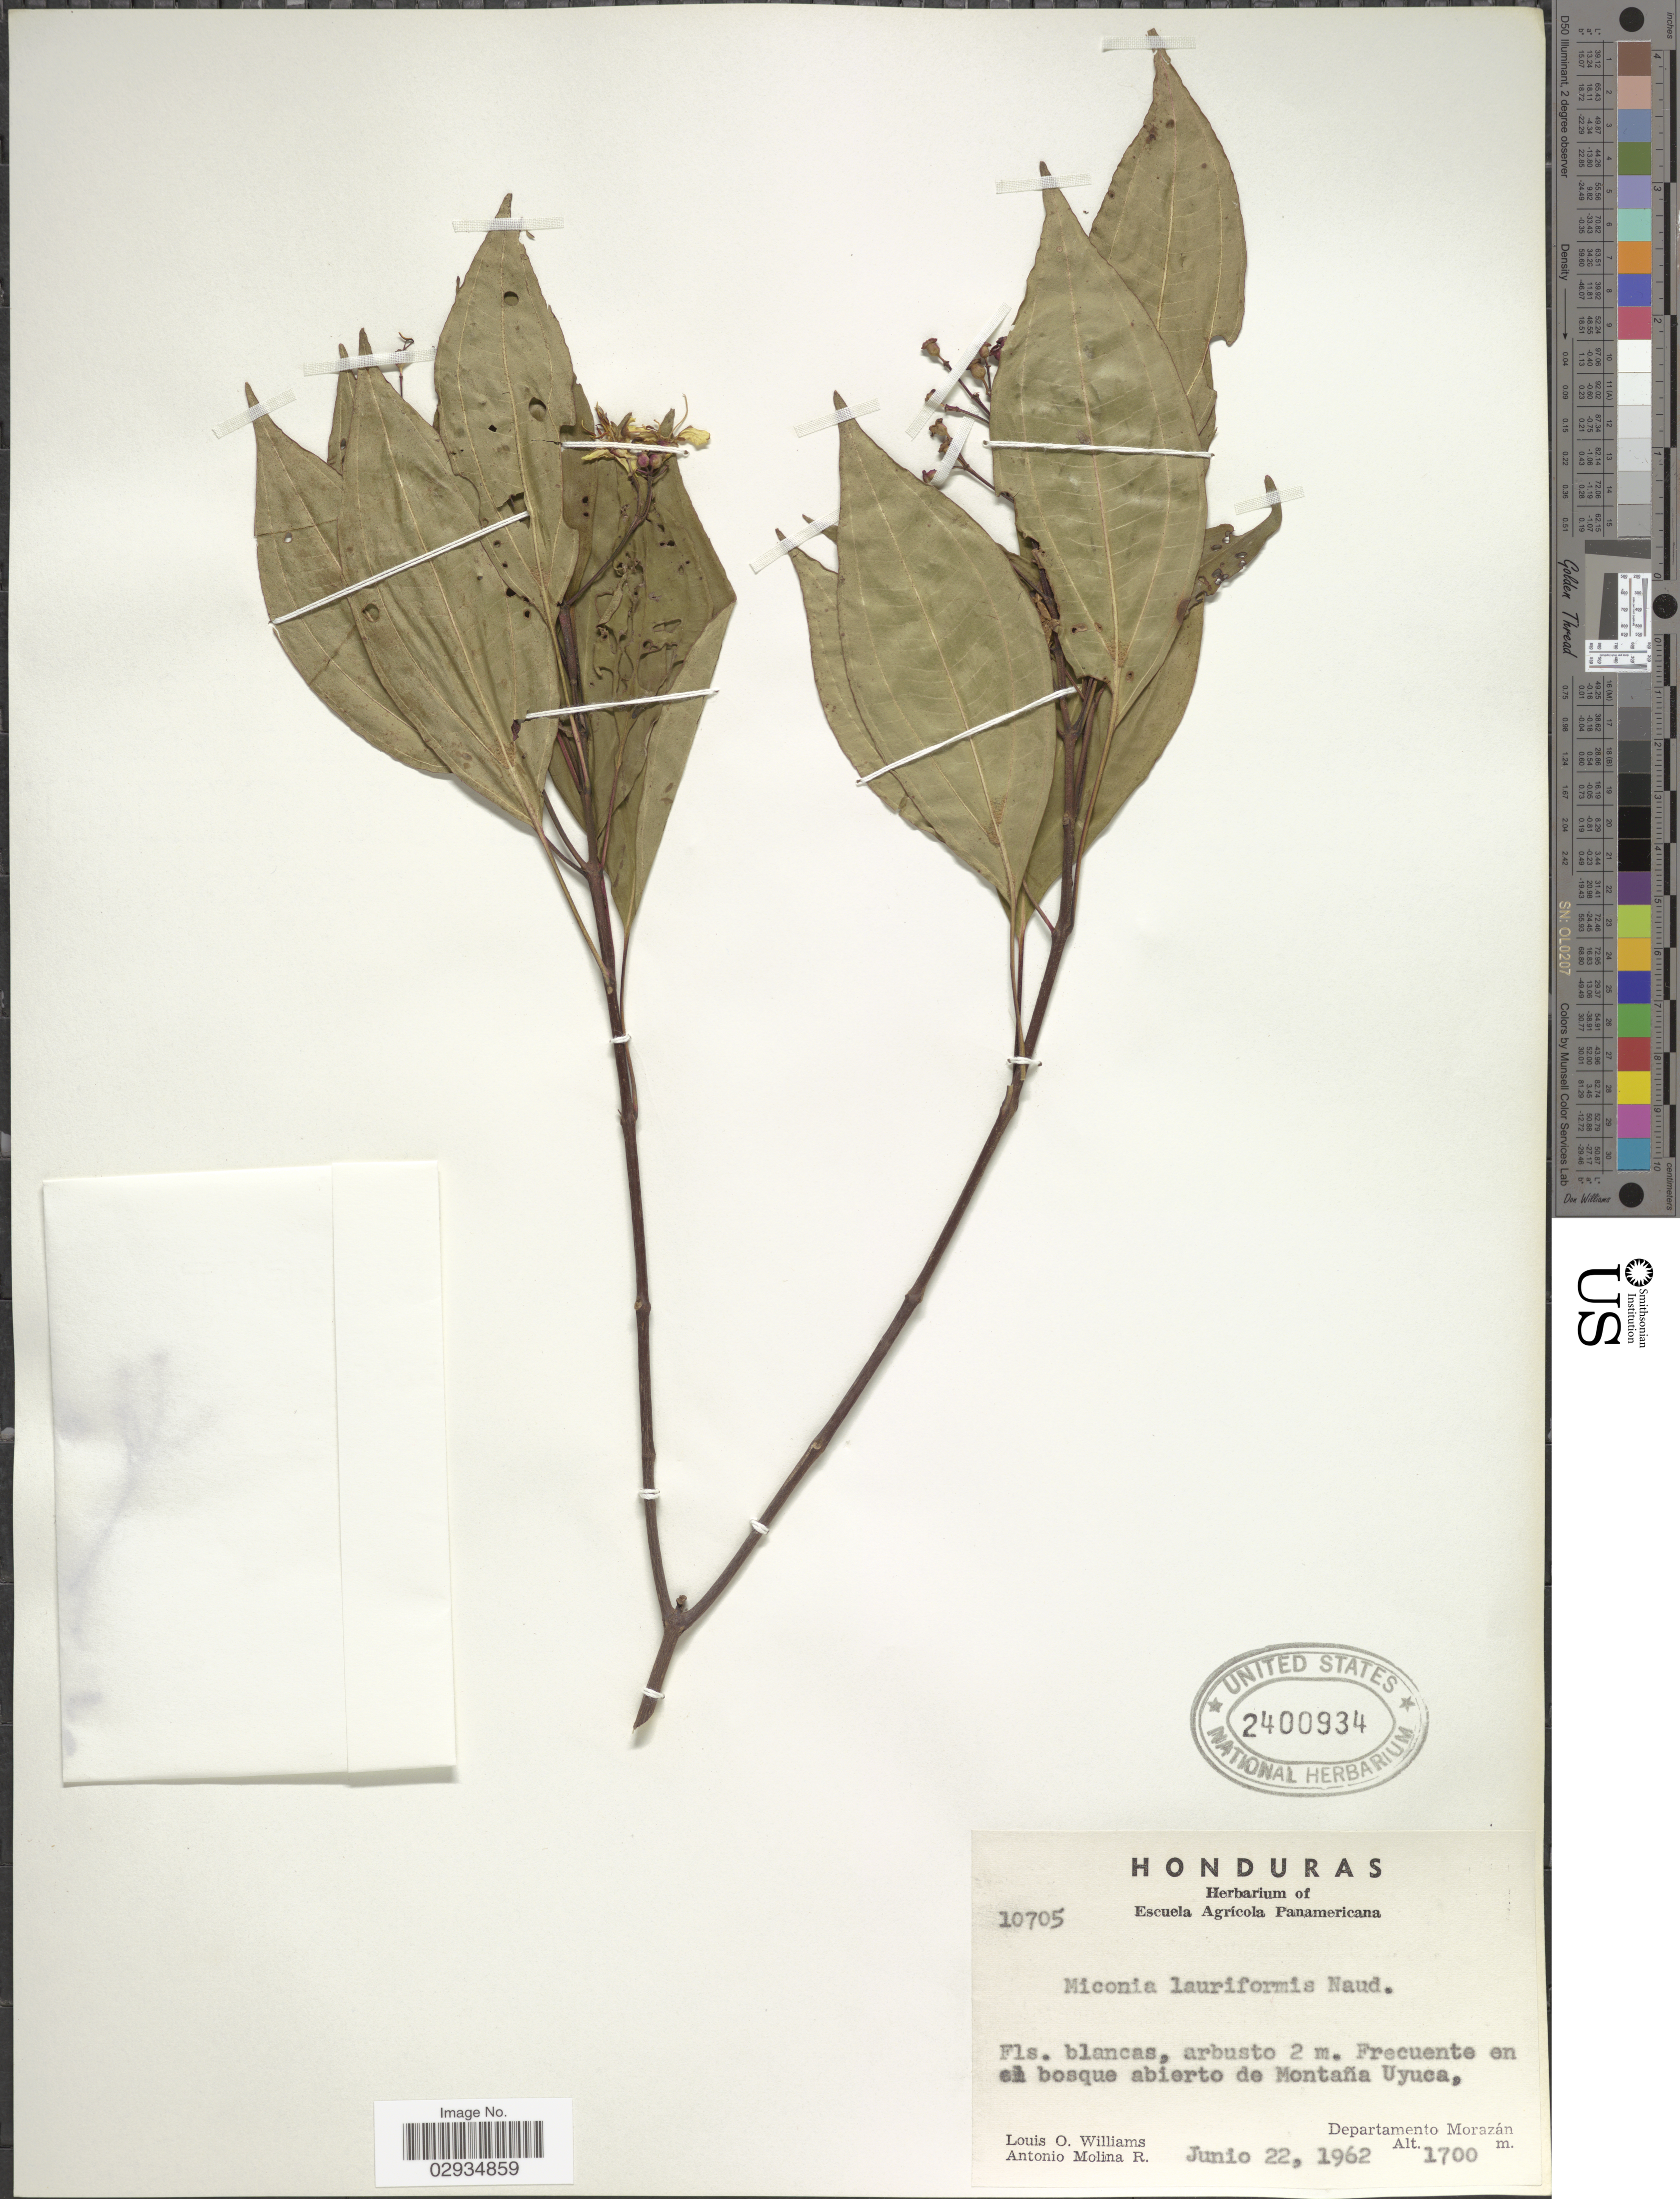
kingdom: Plantae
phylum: Tracheophyta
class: Magnoliopsida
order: Myrtales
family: Melastomataceae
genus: Miconia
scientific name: Miconia lauriformis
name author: Naudin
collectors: L. O. Williams & A. Molina R.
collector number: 10705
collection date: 1962-06-22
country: Honduras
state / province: Fco. Morazán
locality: Montaña Uyuca, Departamento Morazán.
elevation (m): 1700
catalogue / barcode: US 2400934